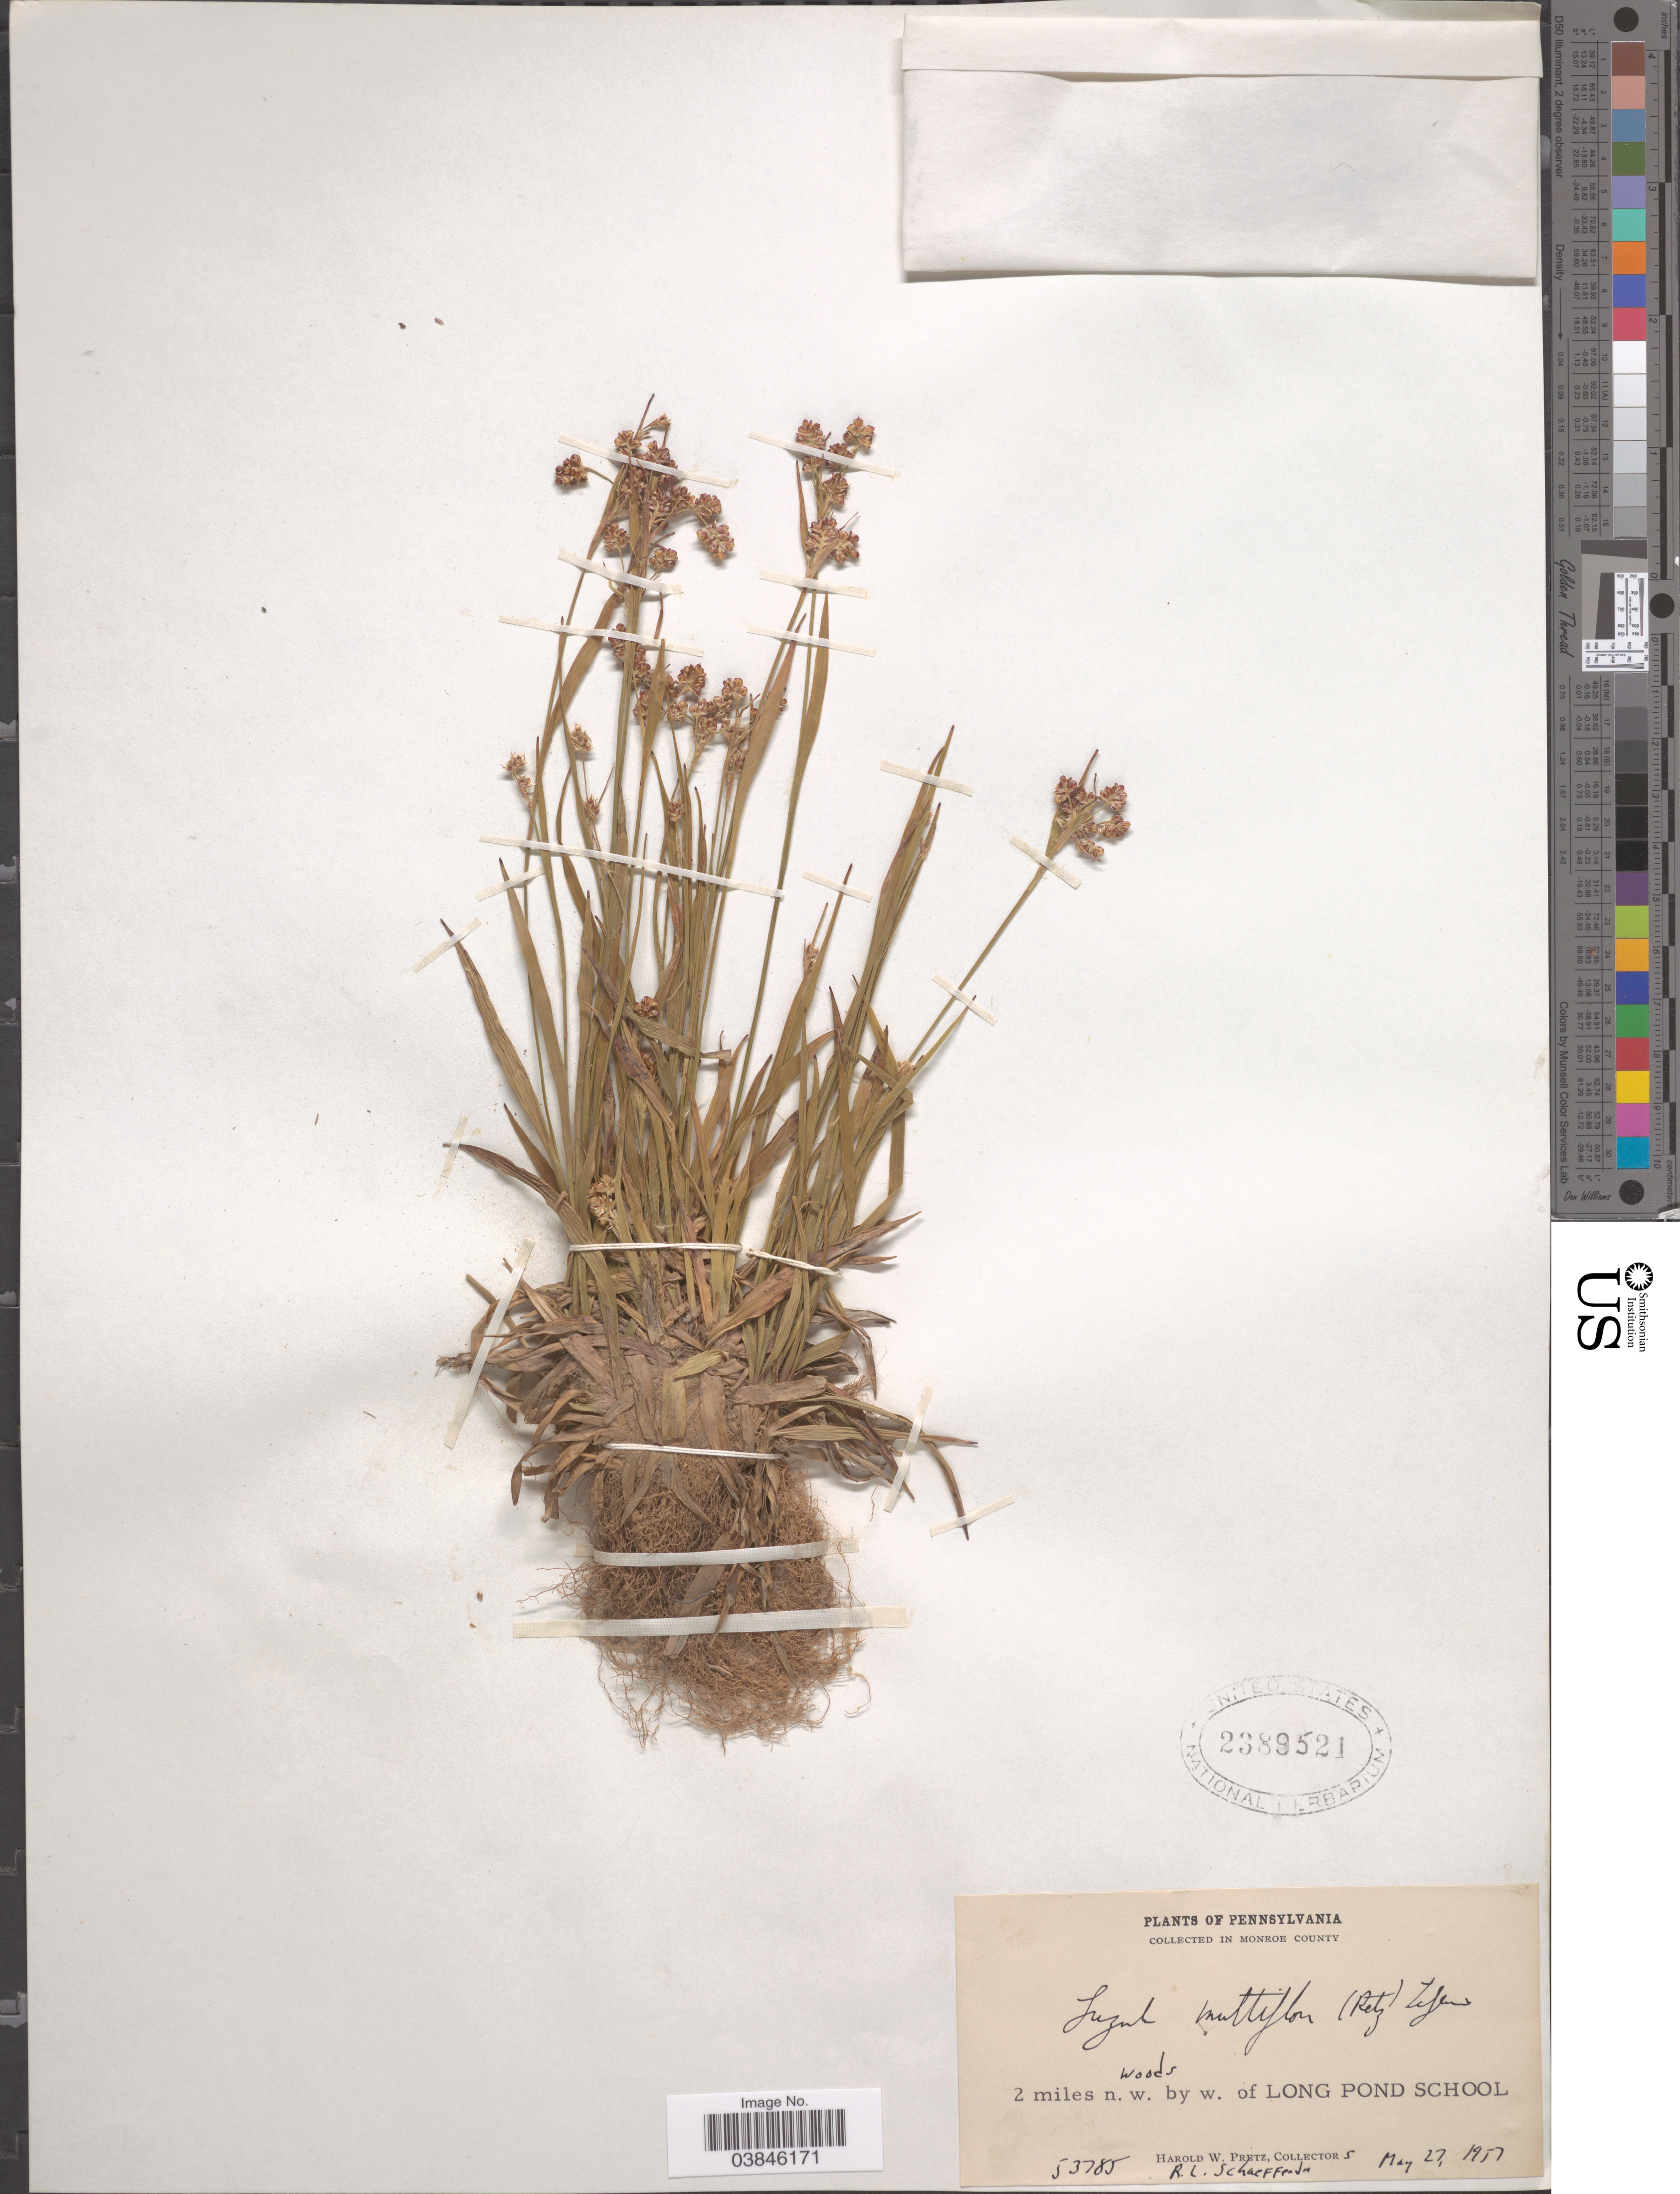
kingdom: Plantae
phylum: Tracheophyta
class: Liliopsida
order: Poales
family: Juncaceae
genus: Luzula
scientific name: Luzula multiflora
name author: (Ehrh.) Lej.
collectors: H. W. Pretz & R. L. Schaeffer Jr.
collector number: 53785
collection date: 1957-05-27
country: United States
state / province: Pennsylvania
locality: Monroe County. 2 miles n.w. by w. of Long Pond School.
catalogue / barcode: US 2389521